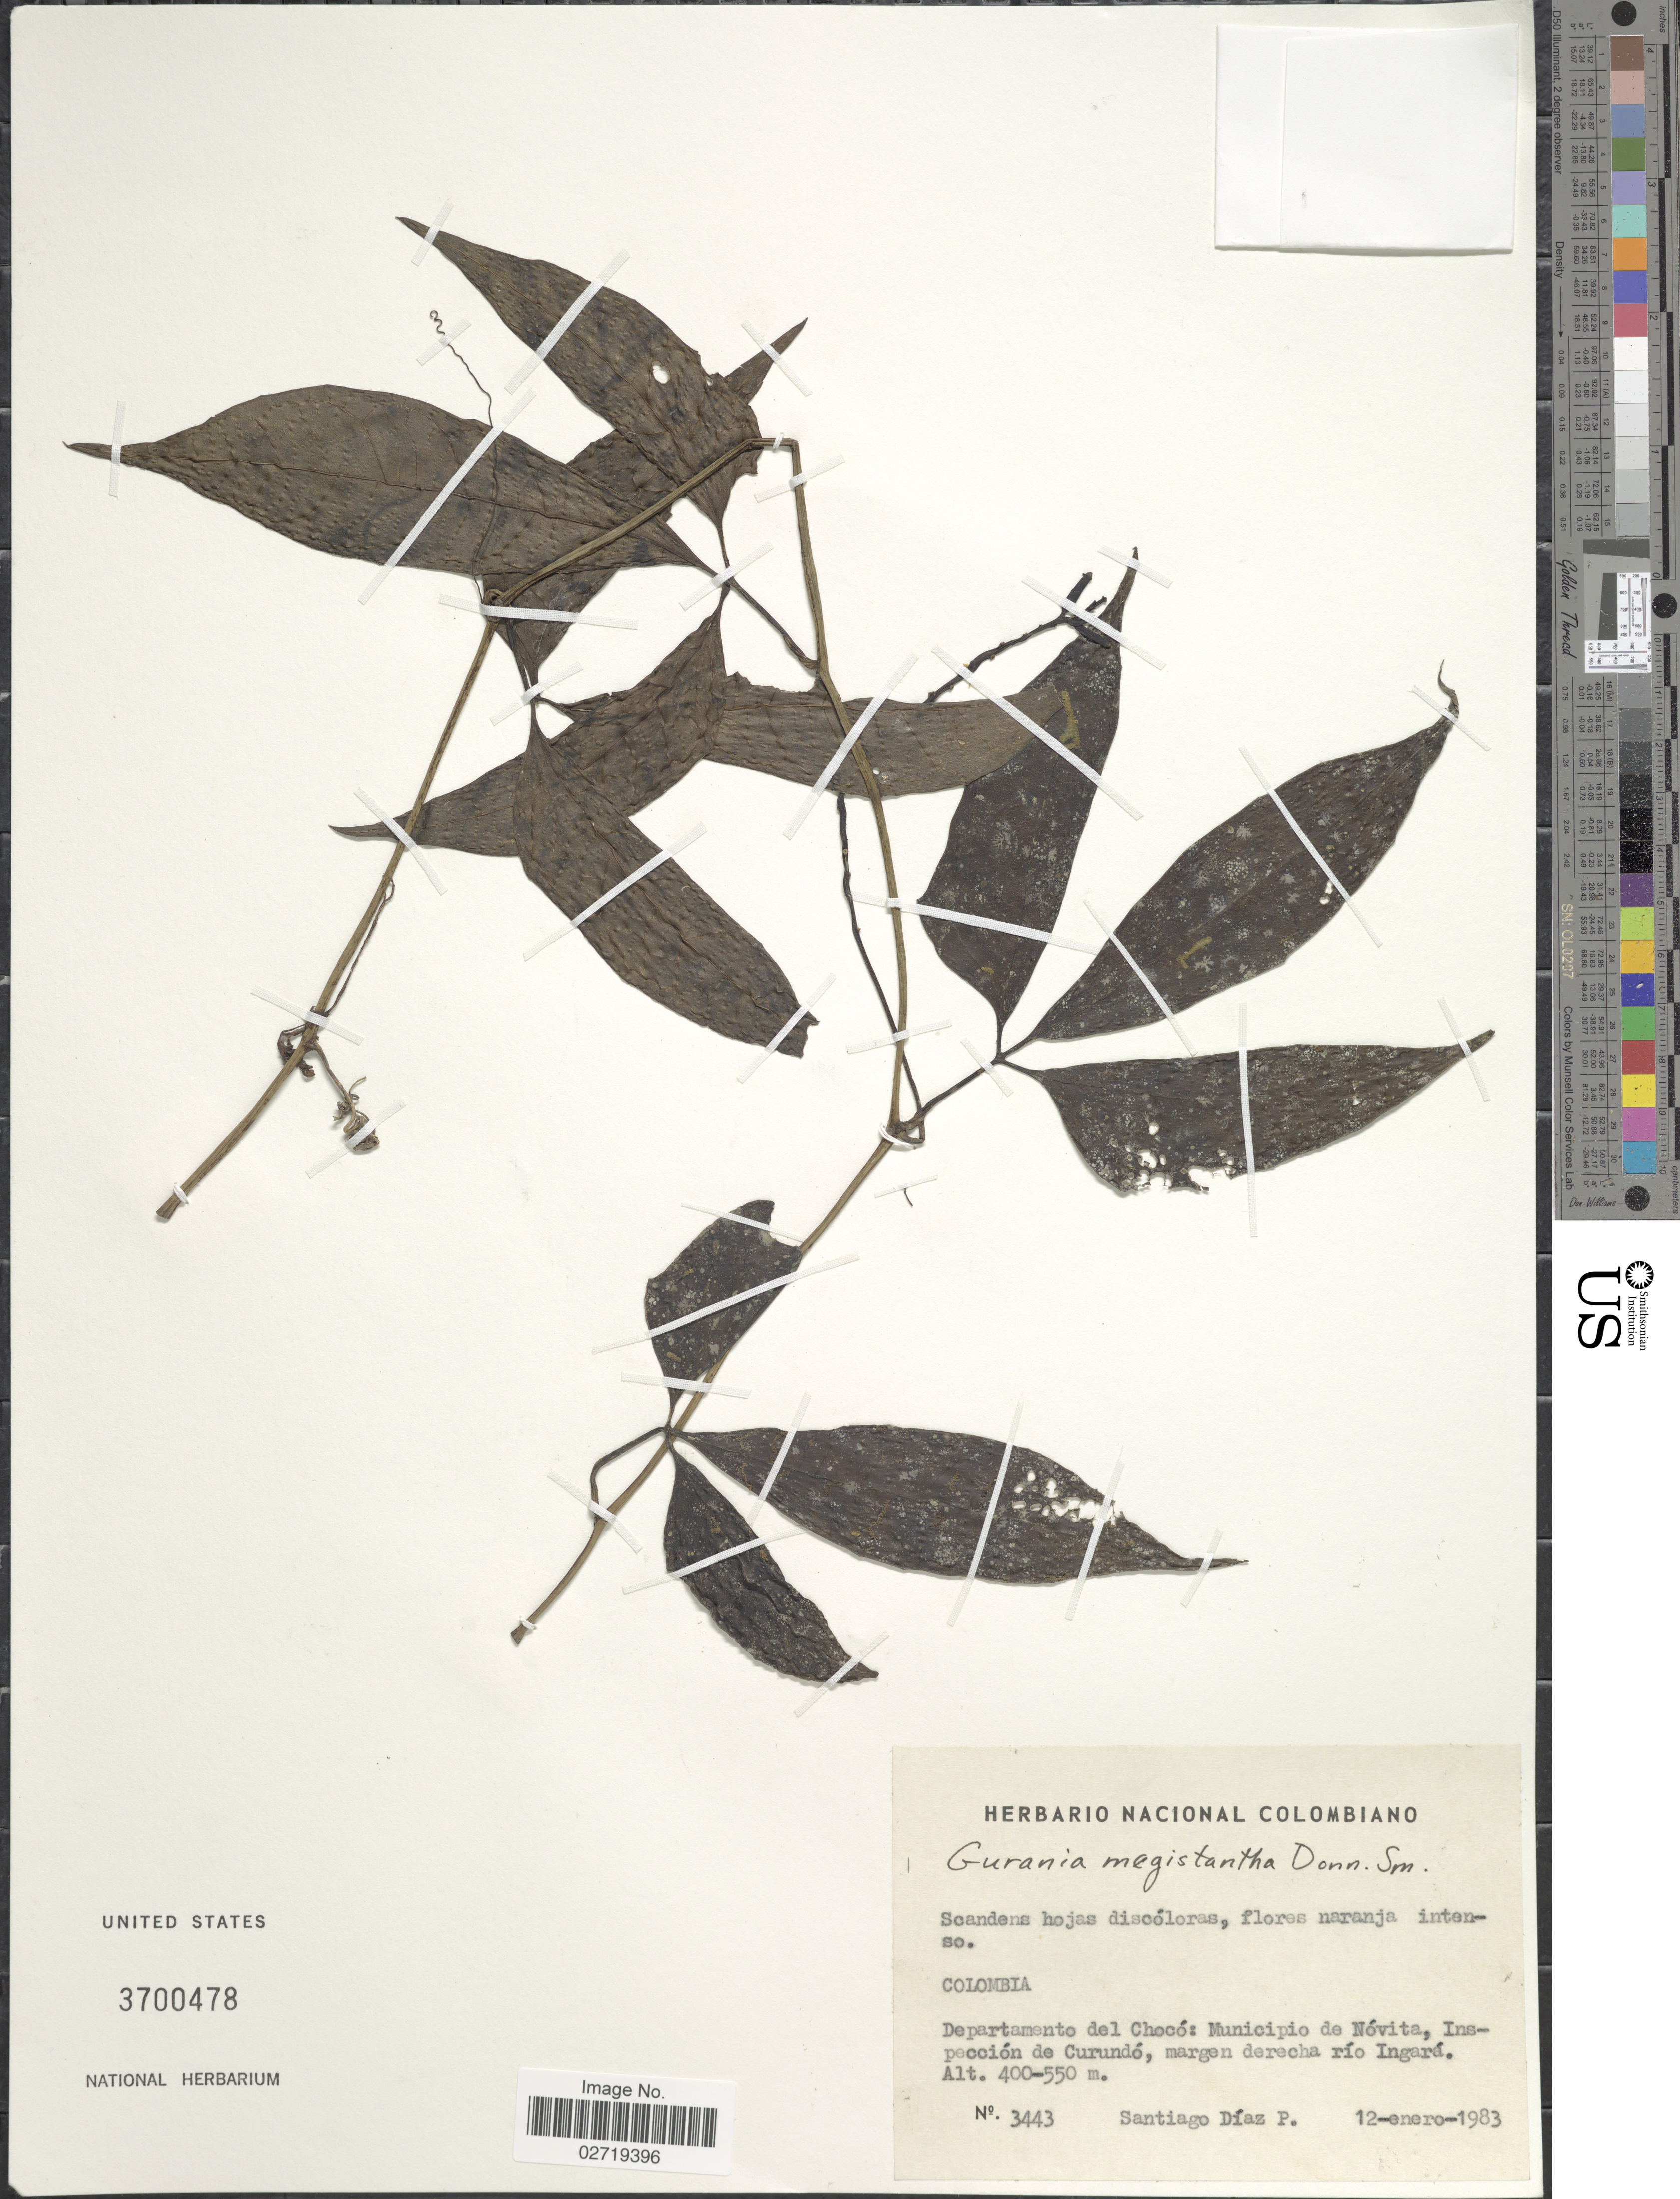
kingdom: Plantae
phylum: Tracheophyta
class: Magnoliopsida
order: Cucurbitales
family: Cucurbitaceae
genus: Gurania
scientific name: Gurania megistantha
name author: Donn. Sm.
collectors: S. Díaz Píedrahíta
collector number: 3443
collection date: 1983-01-12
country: Colombia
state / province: Chocó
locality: Departamento del Chocó: Municipio de Nóvita, Inspección de Curundó, margen derecha río Ingará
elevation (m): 400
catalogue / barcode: US 3700478